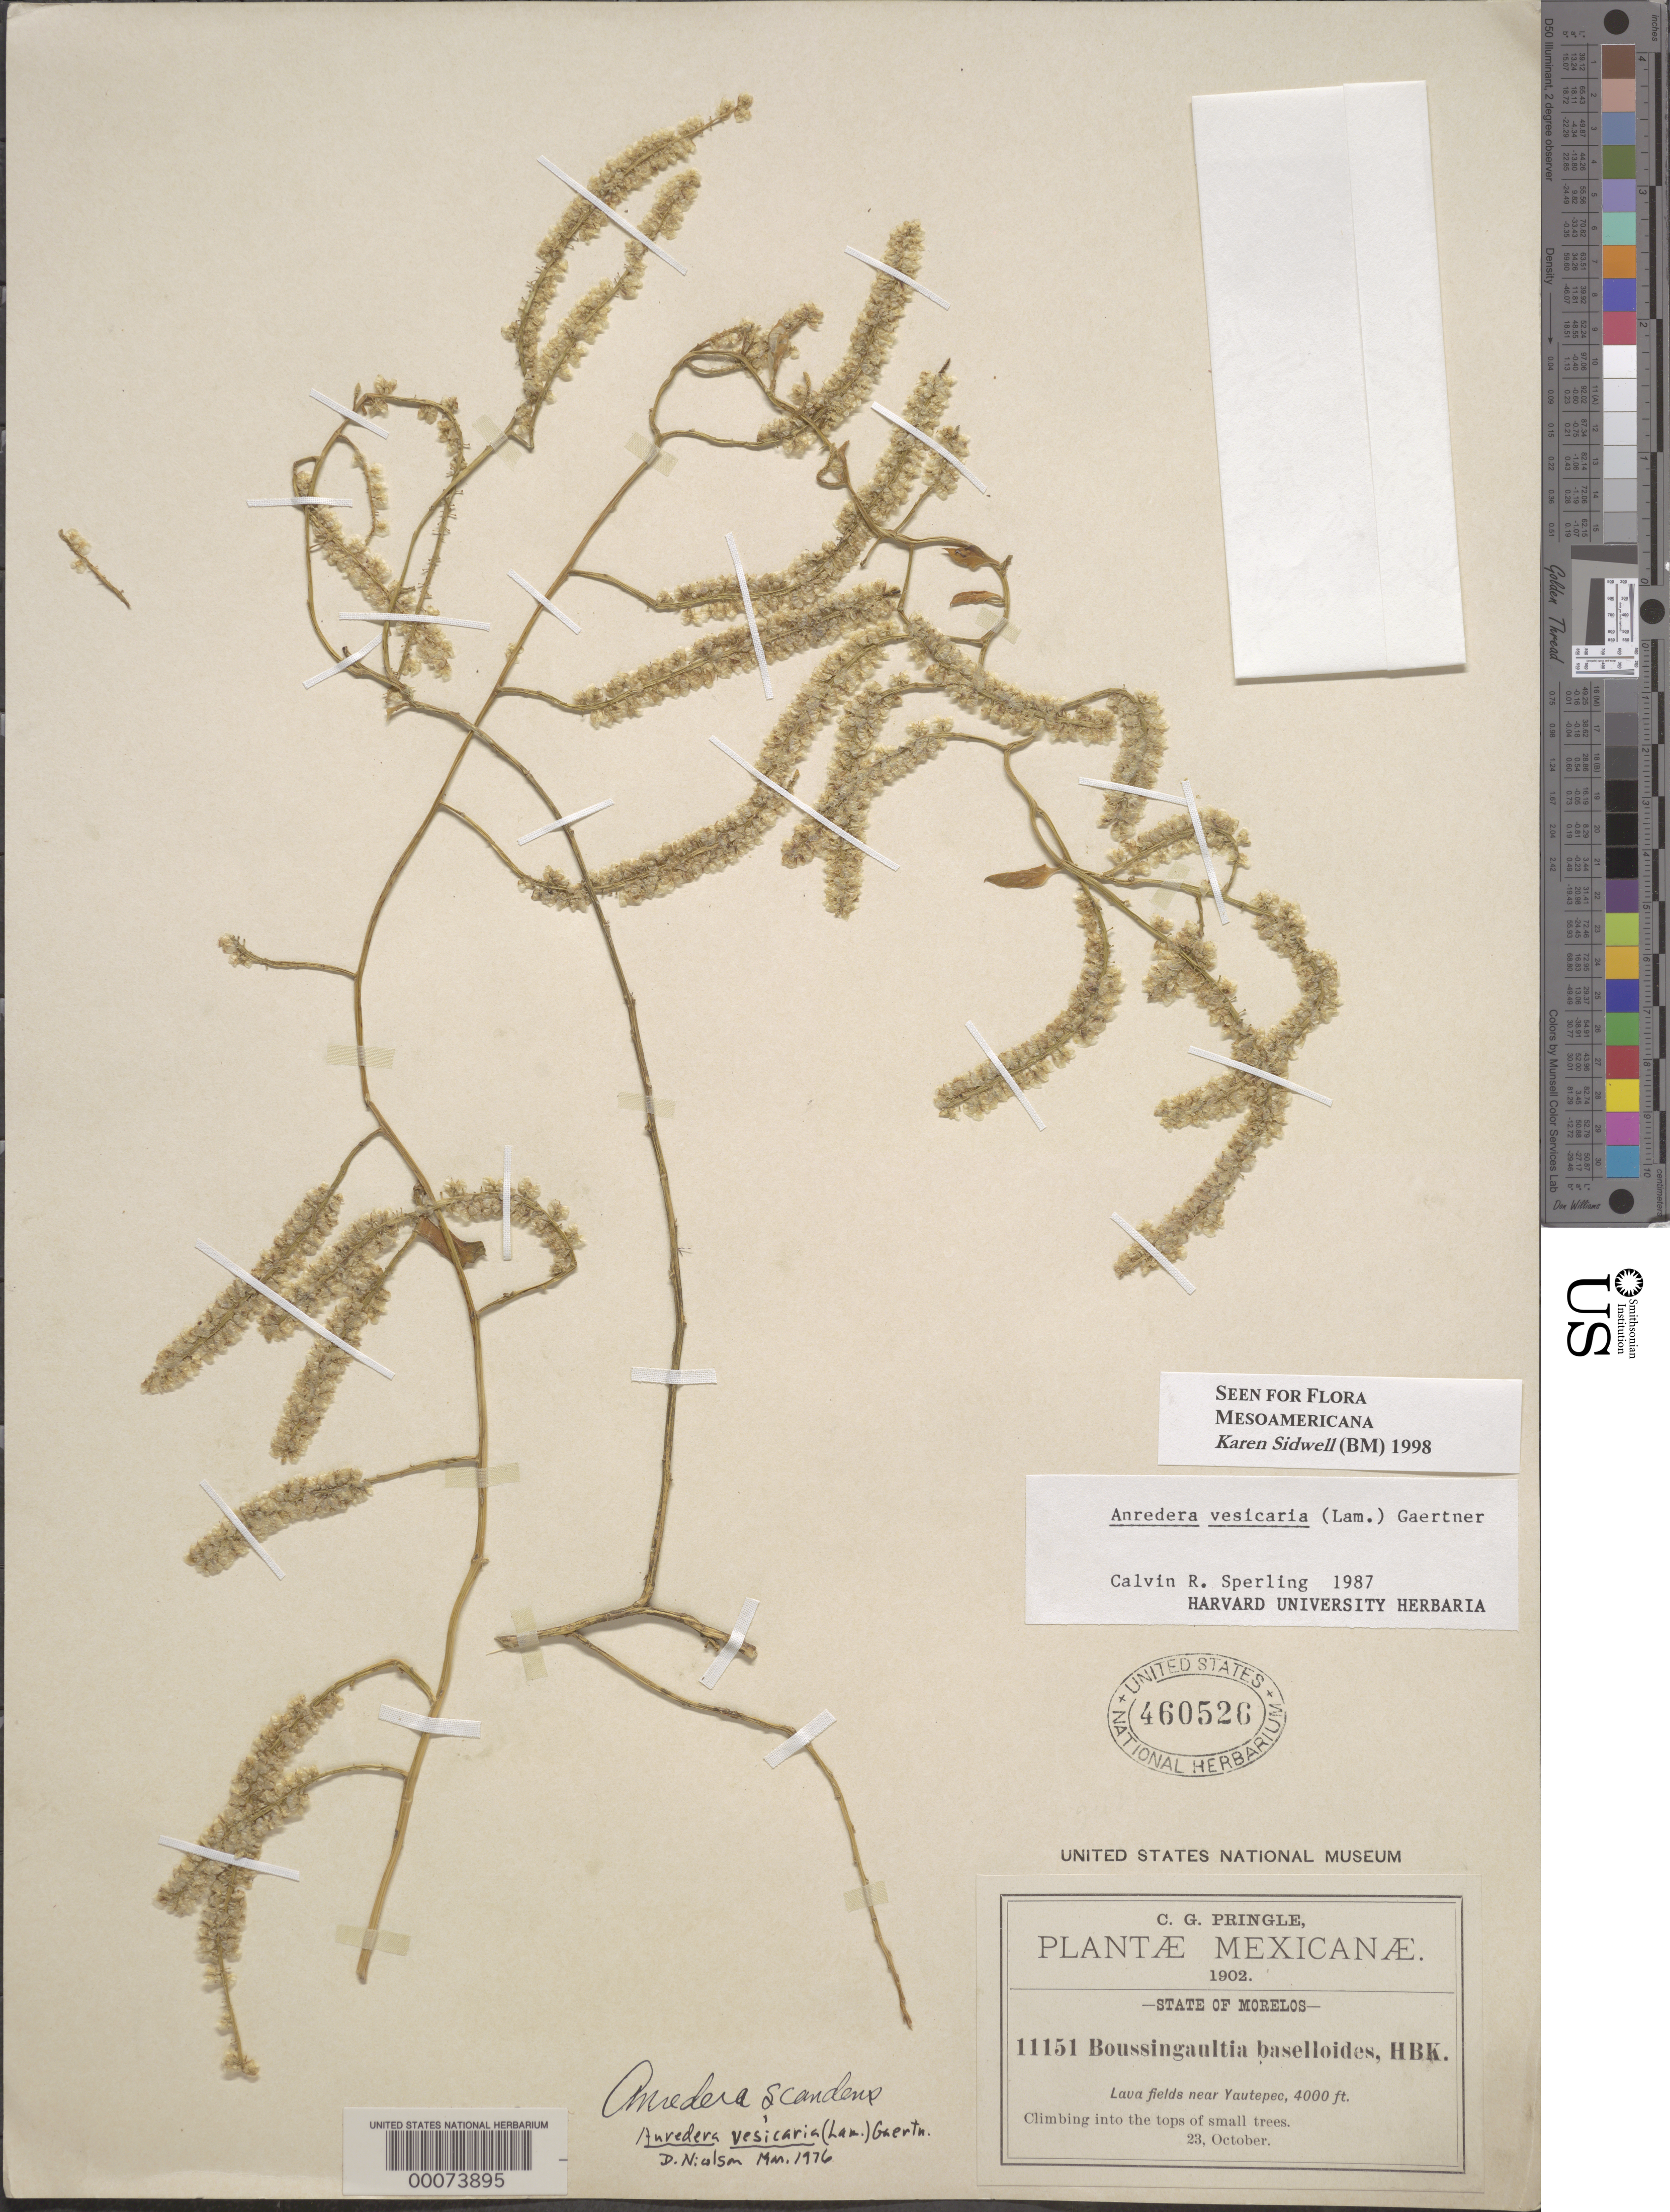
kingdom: Plantae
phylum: Tracheophyta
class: Magnoliopsida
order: Caryophyllales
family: Basellaceae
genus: Anredera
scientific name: Anredera vesicaria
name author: (Lam.) C.F. Gaertn.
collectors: C. G. Pringle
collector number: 11151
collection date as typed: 23 Oct 1902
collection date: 1902-10-23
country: Mexico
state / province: Morelos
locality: Near yautepec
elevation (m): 1219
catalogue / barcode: US 460526